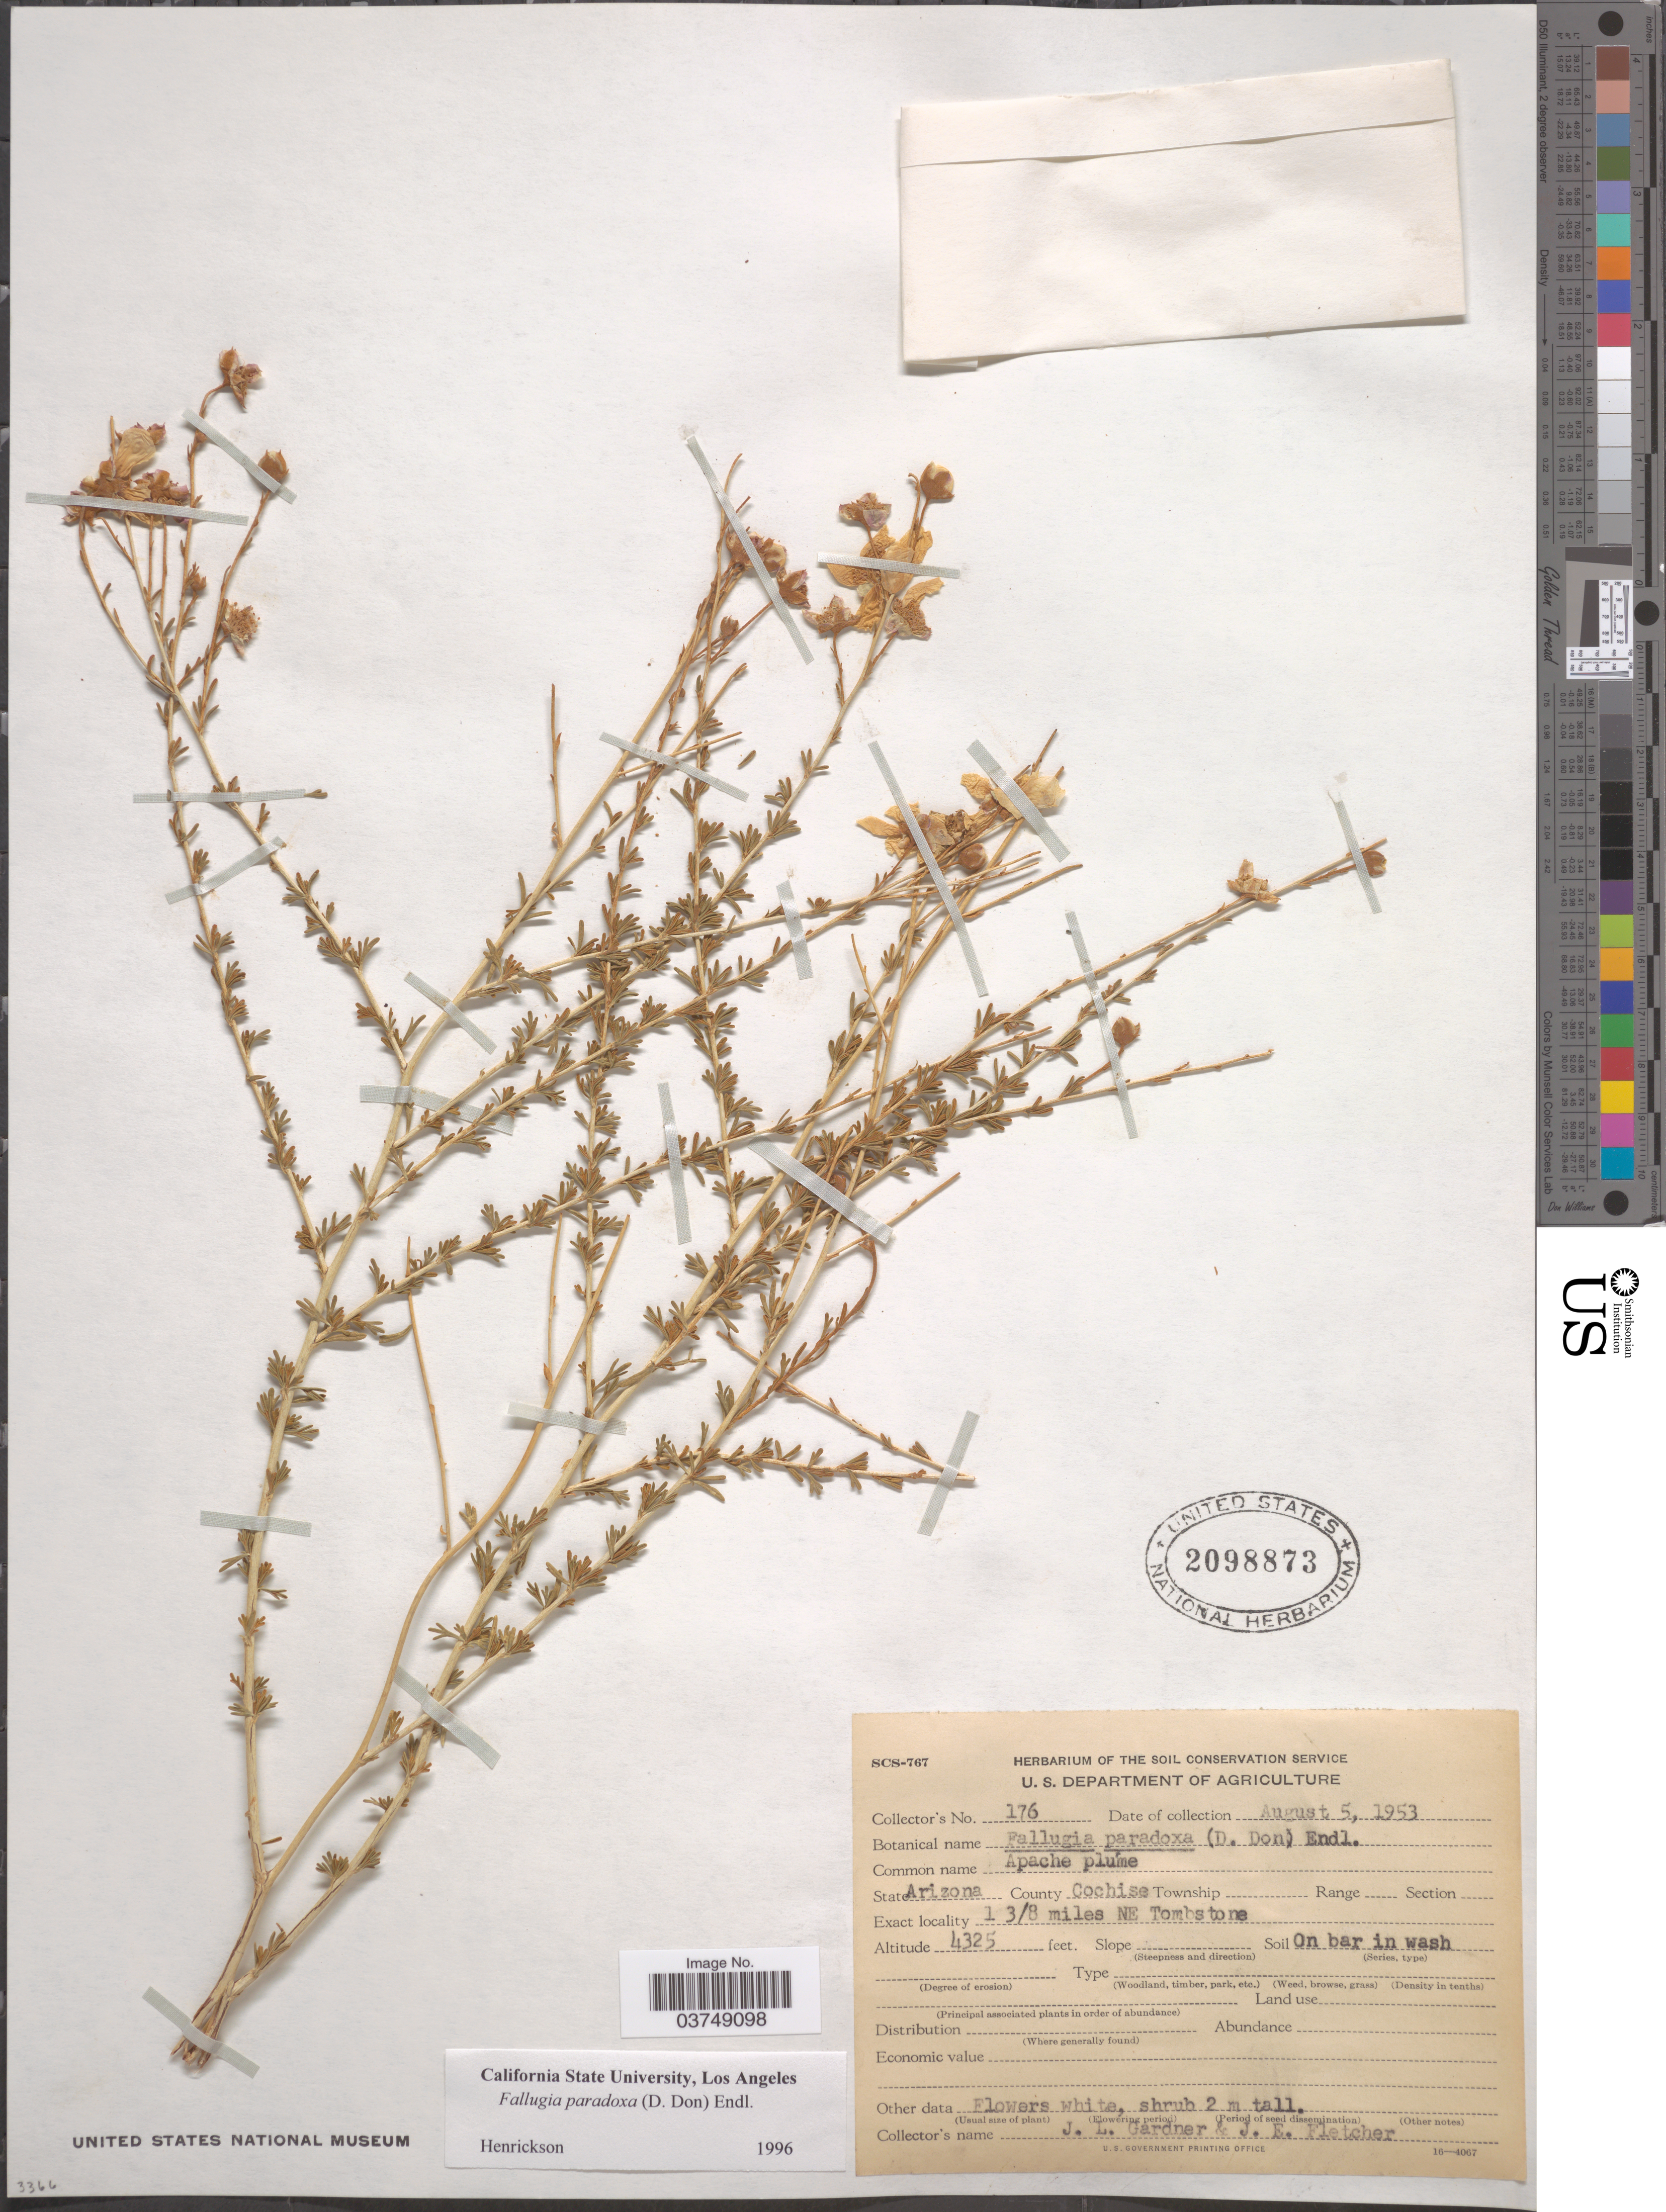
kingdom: Plantae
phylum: Tracheophyta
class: Magnoliopsida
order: Rosales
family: Rosaceae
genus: Fallugia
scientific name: Fallugia paradoxa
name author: (D. Don ex Tilloch & T. Taylor) Endl. ex Torr.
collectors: J. L. Gardner & J. Fletcher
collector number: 176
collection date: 1953-08-05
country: United States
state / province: Arizona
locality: County Cochise. 1 3/8 miles NE Tombstone.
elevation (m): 1318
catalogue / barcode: US 2098873